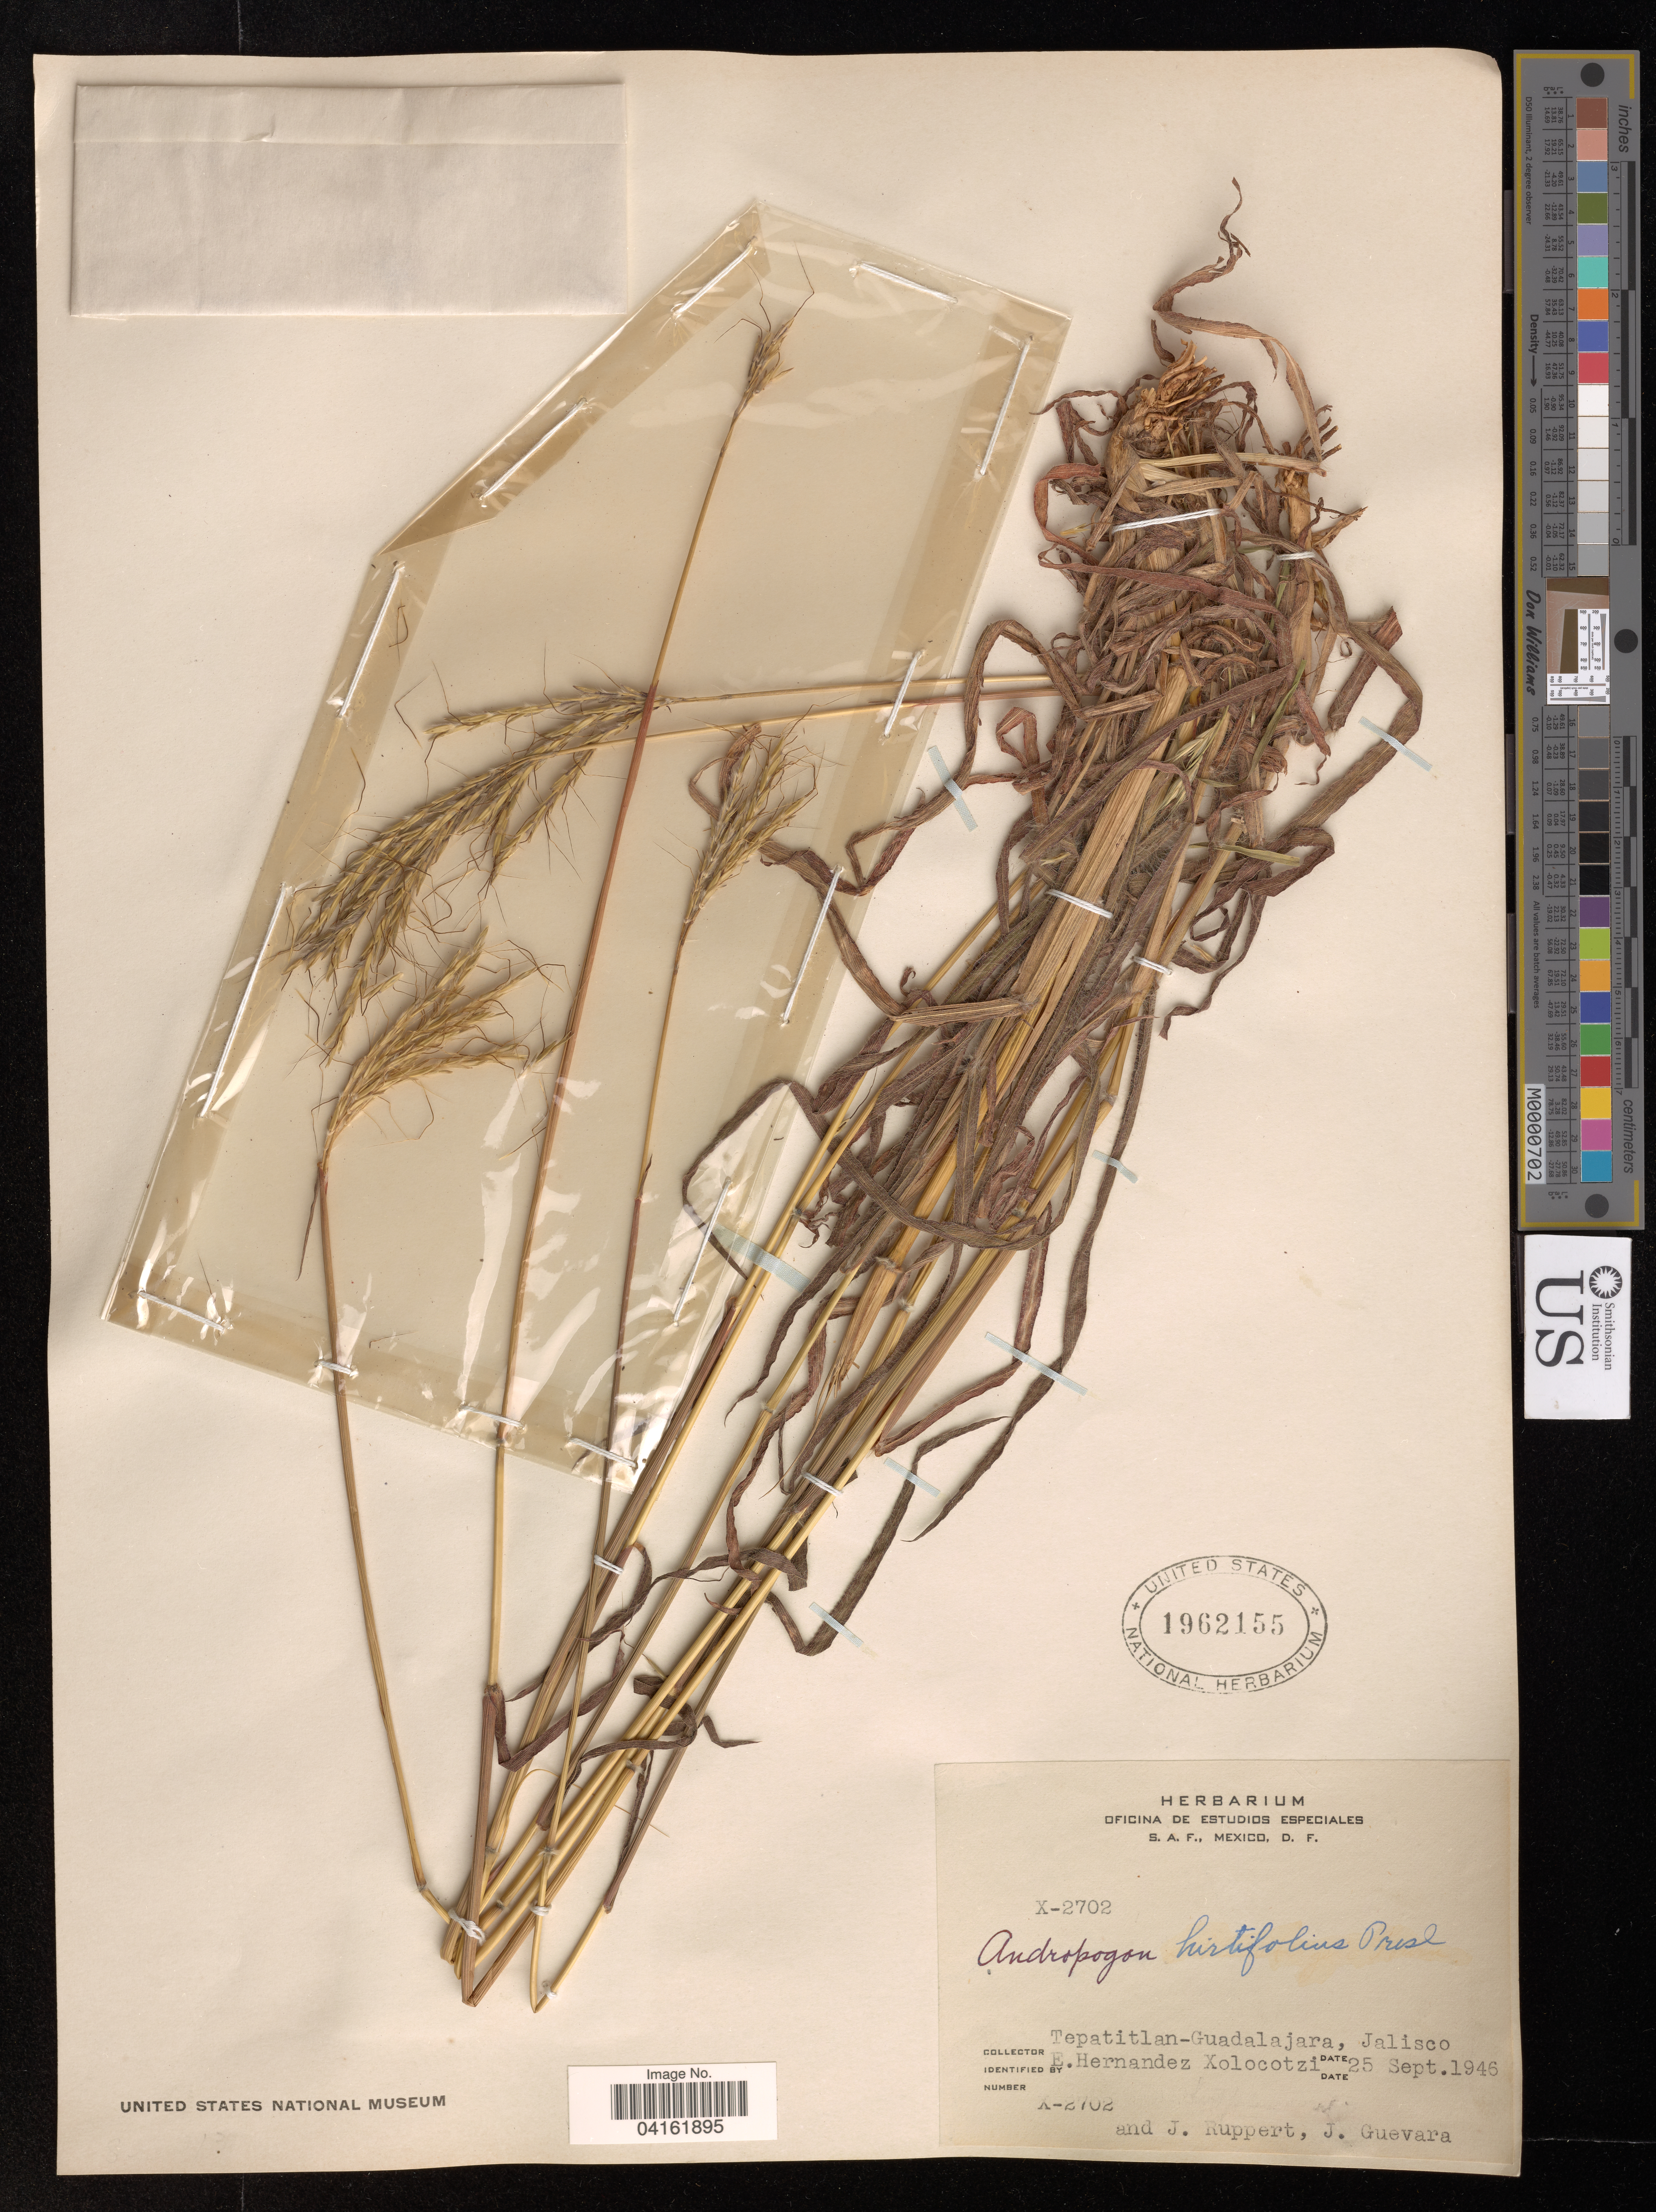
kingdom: Plantae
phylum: Tracheophyta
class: Liliopsida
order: Poales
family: Poaceae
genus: Andropogon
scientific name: Andropogon hirtifolius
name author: C. Presl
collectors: E. Hernandez X., J. Ruppert & J. Guevara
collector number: X-2702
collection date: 1946-09-25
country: Mexico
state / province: Jalisco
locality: Tepatitlan-Guadalajara.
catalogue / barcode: US 1962155